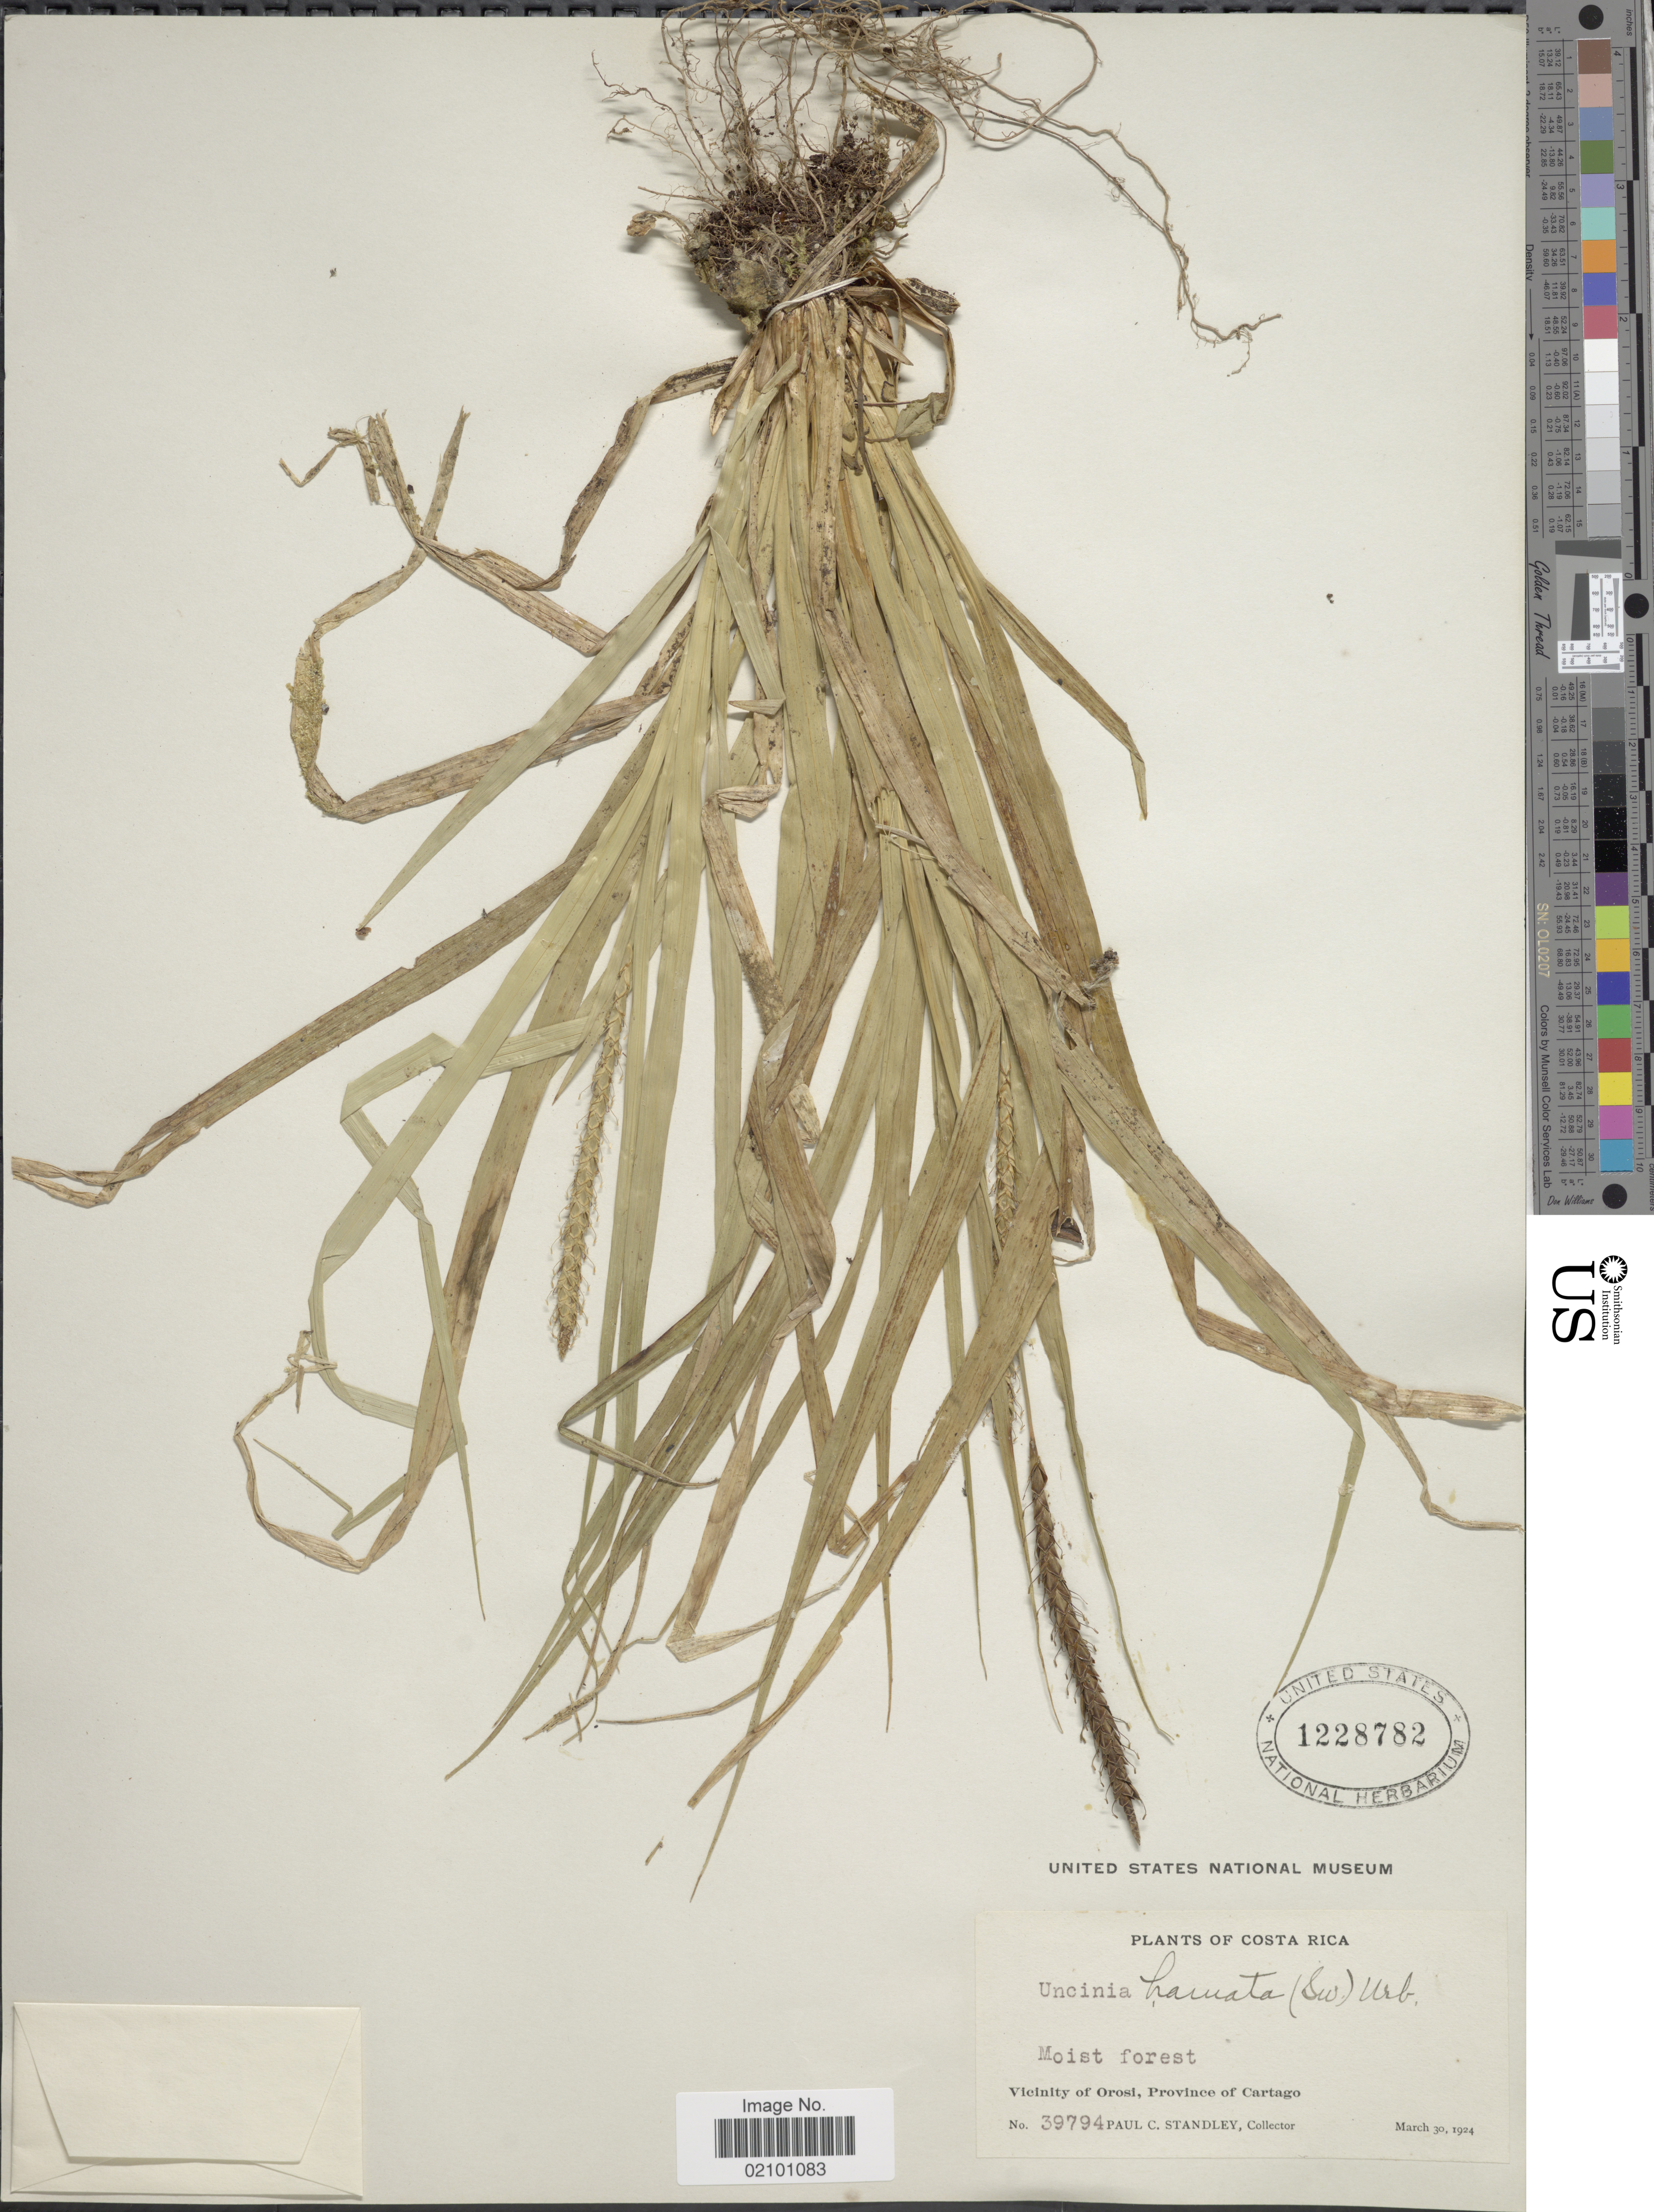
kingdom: Plantae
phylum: Tracheophyta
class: Liliopsida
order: Poales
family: Cyperaceae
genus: Carex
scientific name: Carex hamata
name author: Sw.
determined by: Jimnéz-Mejias, Pedro, (UPOS), Universidad Pablo de Olavide (SPAIN)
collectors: P. C. Standley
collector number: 39794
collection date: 1924-03-30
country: Costa Rica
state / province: Cartago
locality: Vicinity of Orosi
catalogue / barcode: US 1228782